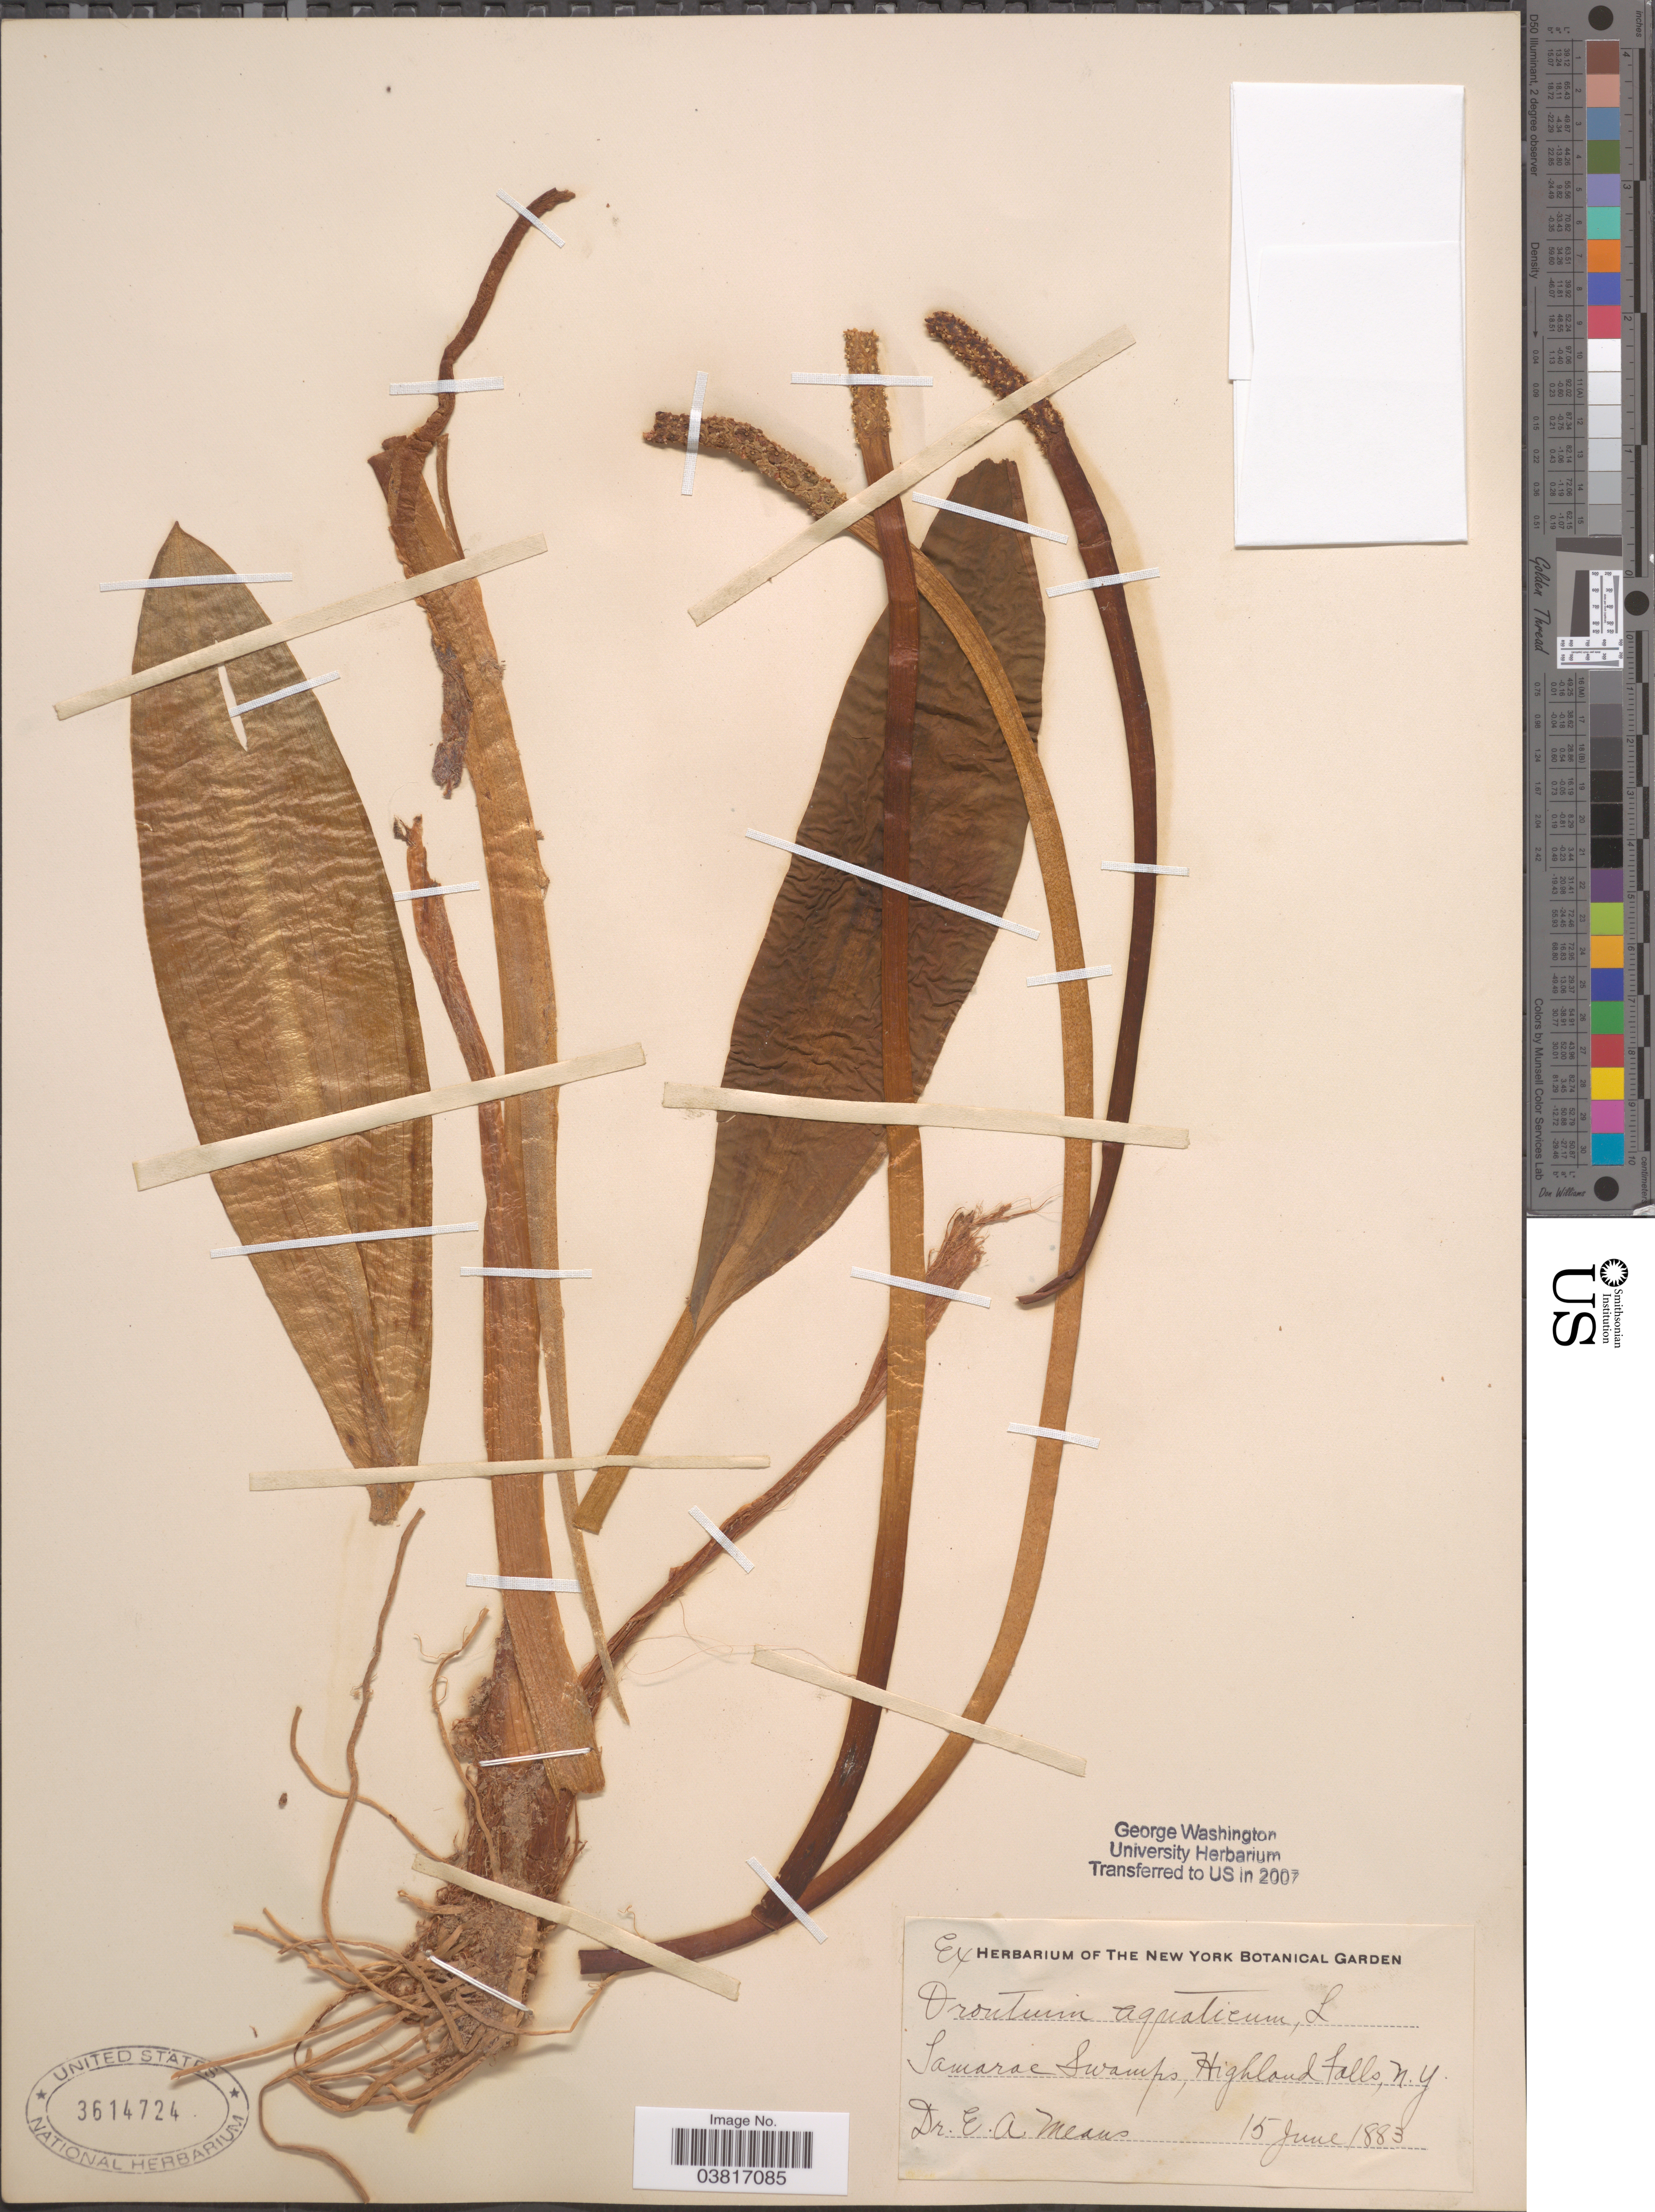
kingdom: Plantae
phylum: Tracheophyta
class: Liliopsida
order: Alismatales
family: Araceae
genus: Orontium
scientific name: Orontium aquaticum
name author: L.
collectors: E. A. Mearns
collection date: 1883-06-15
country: United States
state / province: New York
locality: Tamarac Swamps, Highland Falls.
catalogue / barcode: US 3614724